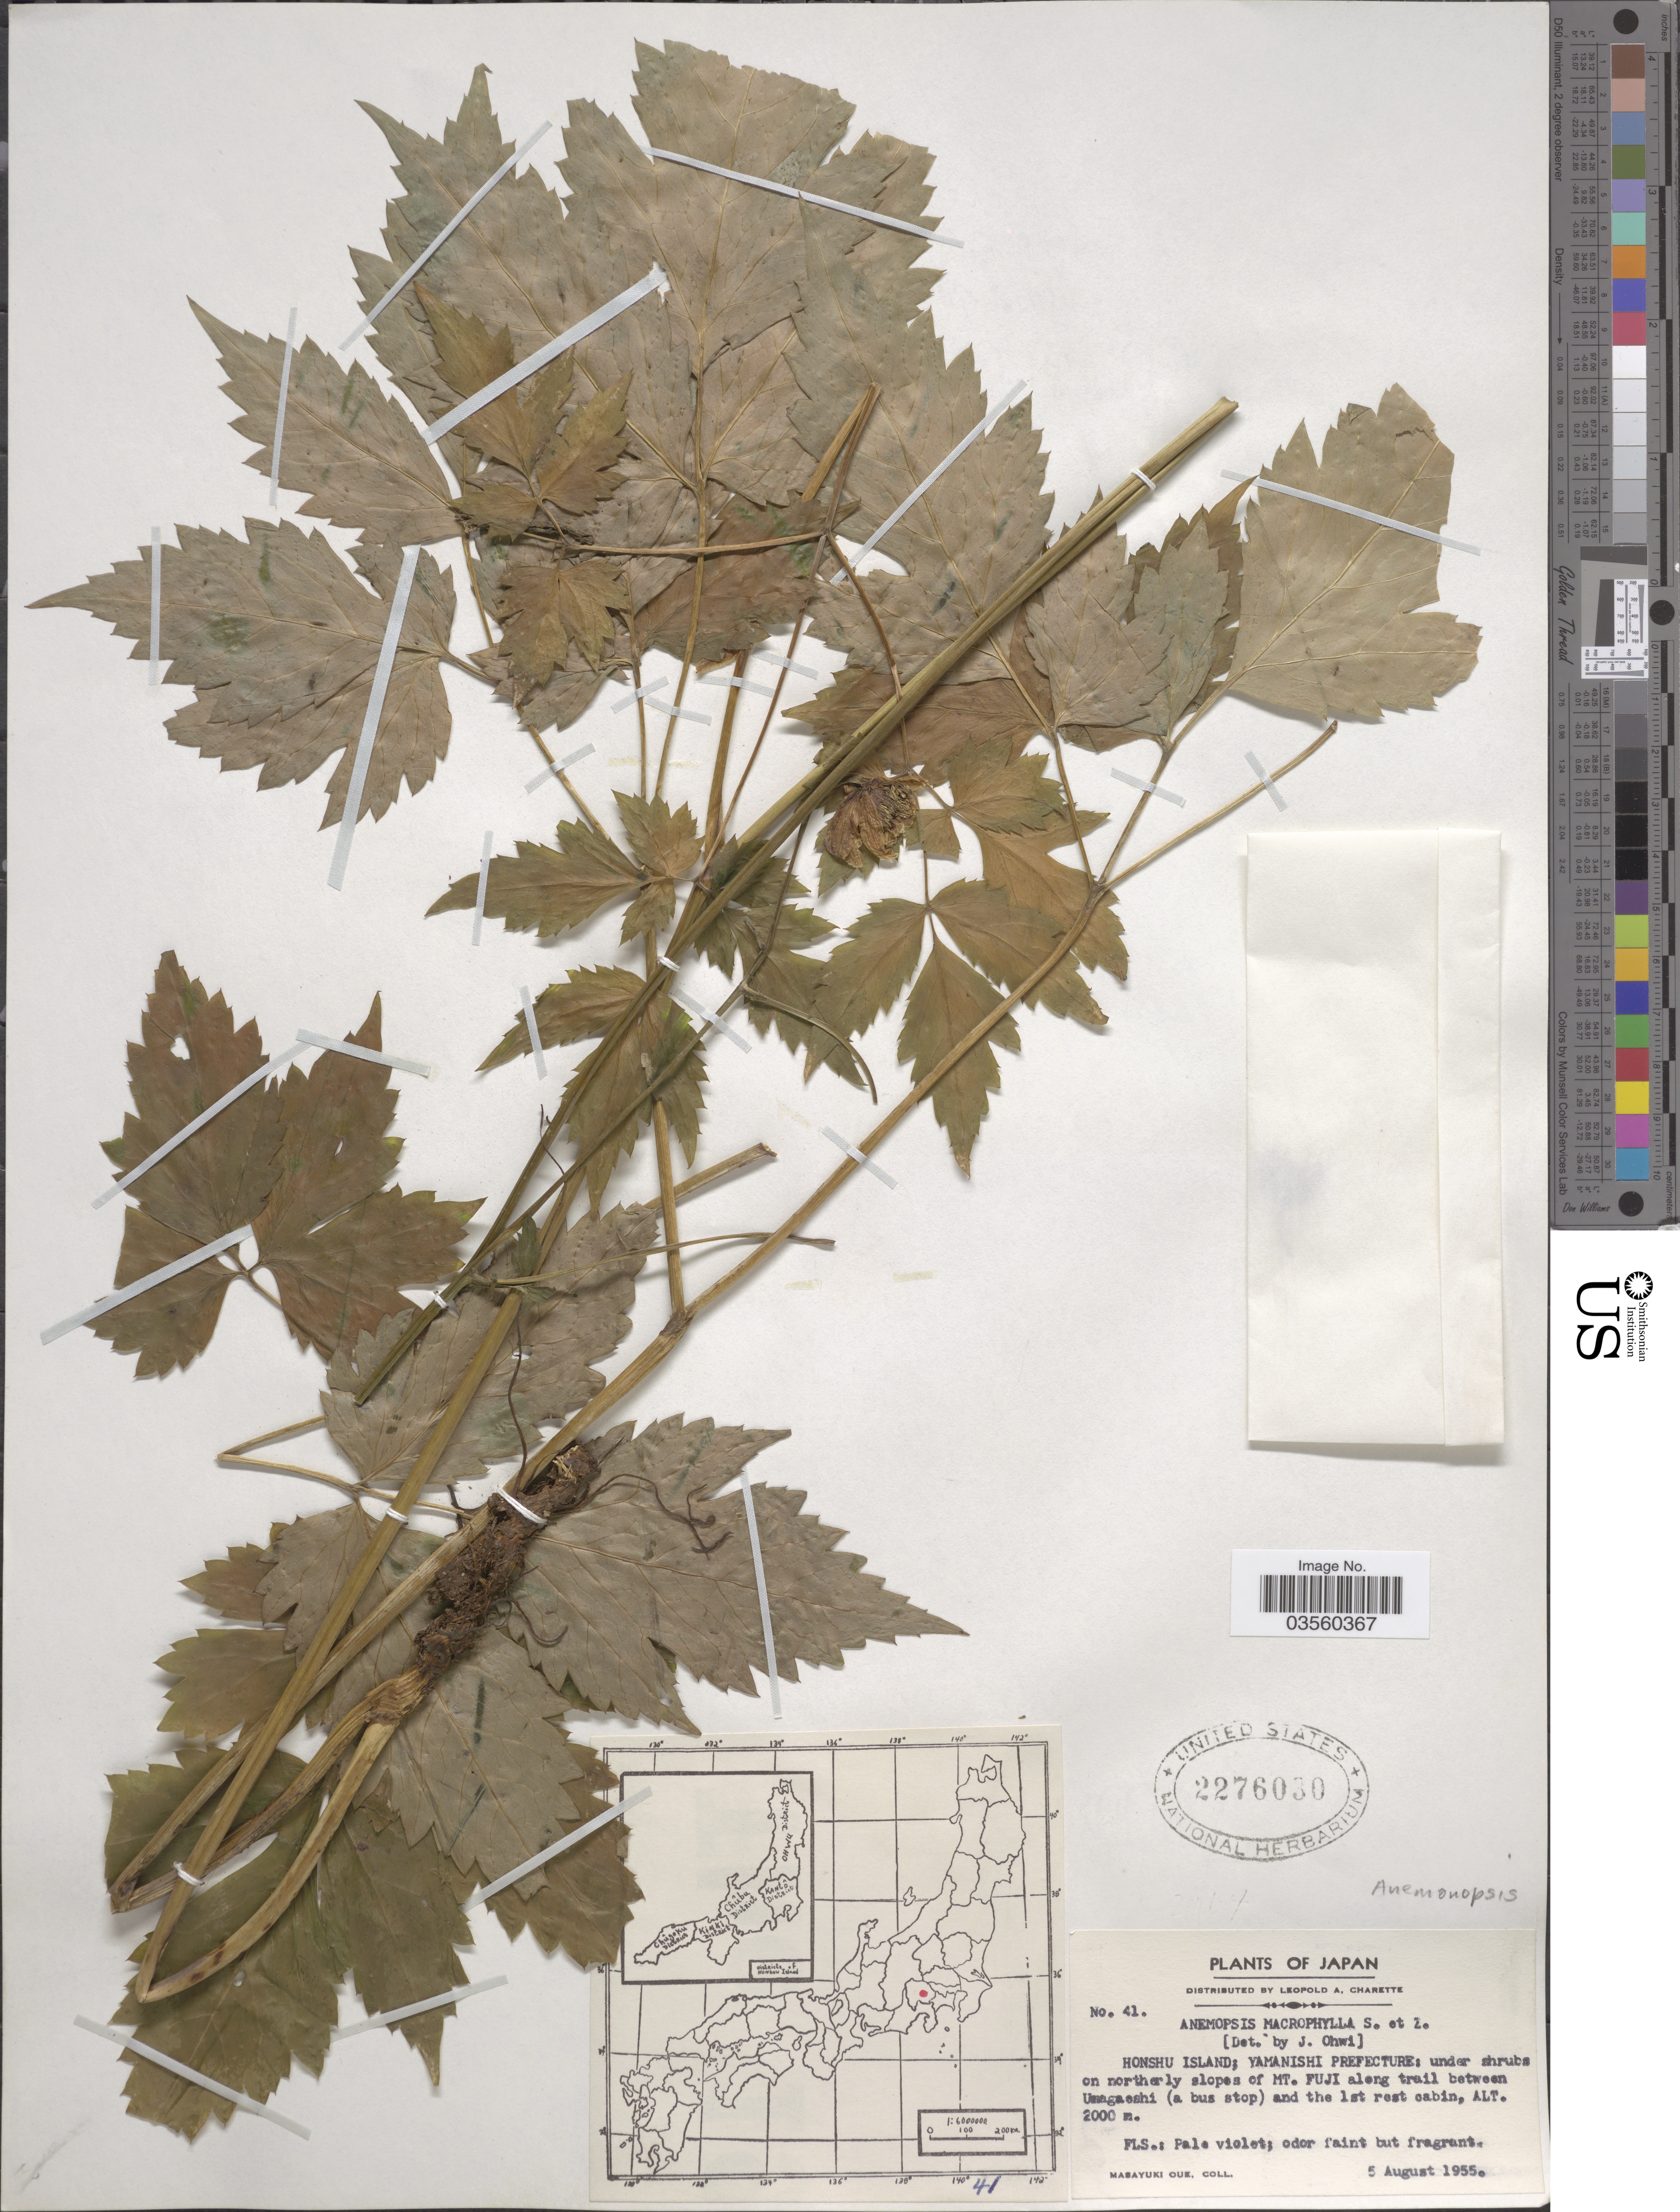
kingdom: Plantae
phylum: Tracheophyta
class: Magnoliopsida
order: Ranunculales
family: Ranunculaceae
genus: Anemonopsis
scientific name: Anemonopsis macrophylla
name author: Siebold & Zucc.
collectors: M. Oue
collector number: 41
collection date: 1955-08-05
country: Japan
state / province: Yamanasi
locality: Honshu Island; Yamanishi Prefecture: under shrubs on northerly slopes of Mt. Fuji along trail between Umagaeshi (a bus stop) and the 1st rest cabin.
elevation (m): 2000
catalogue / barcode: US 2276030